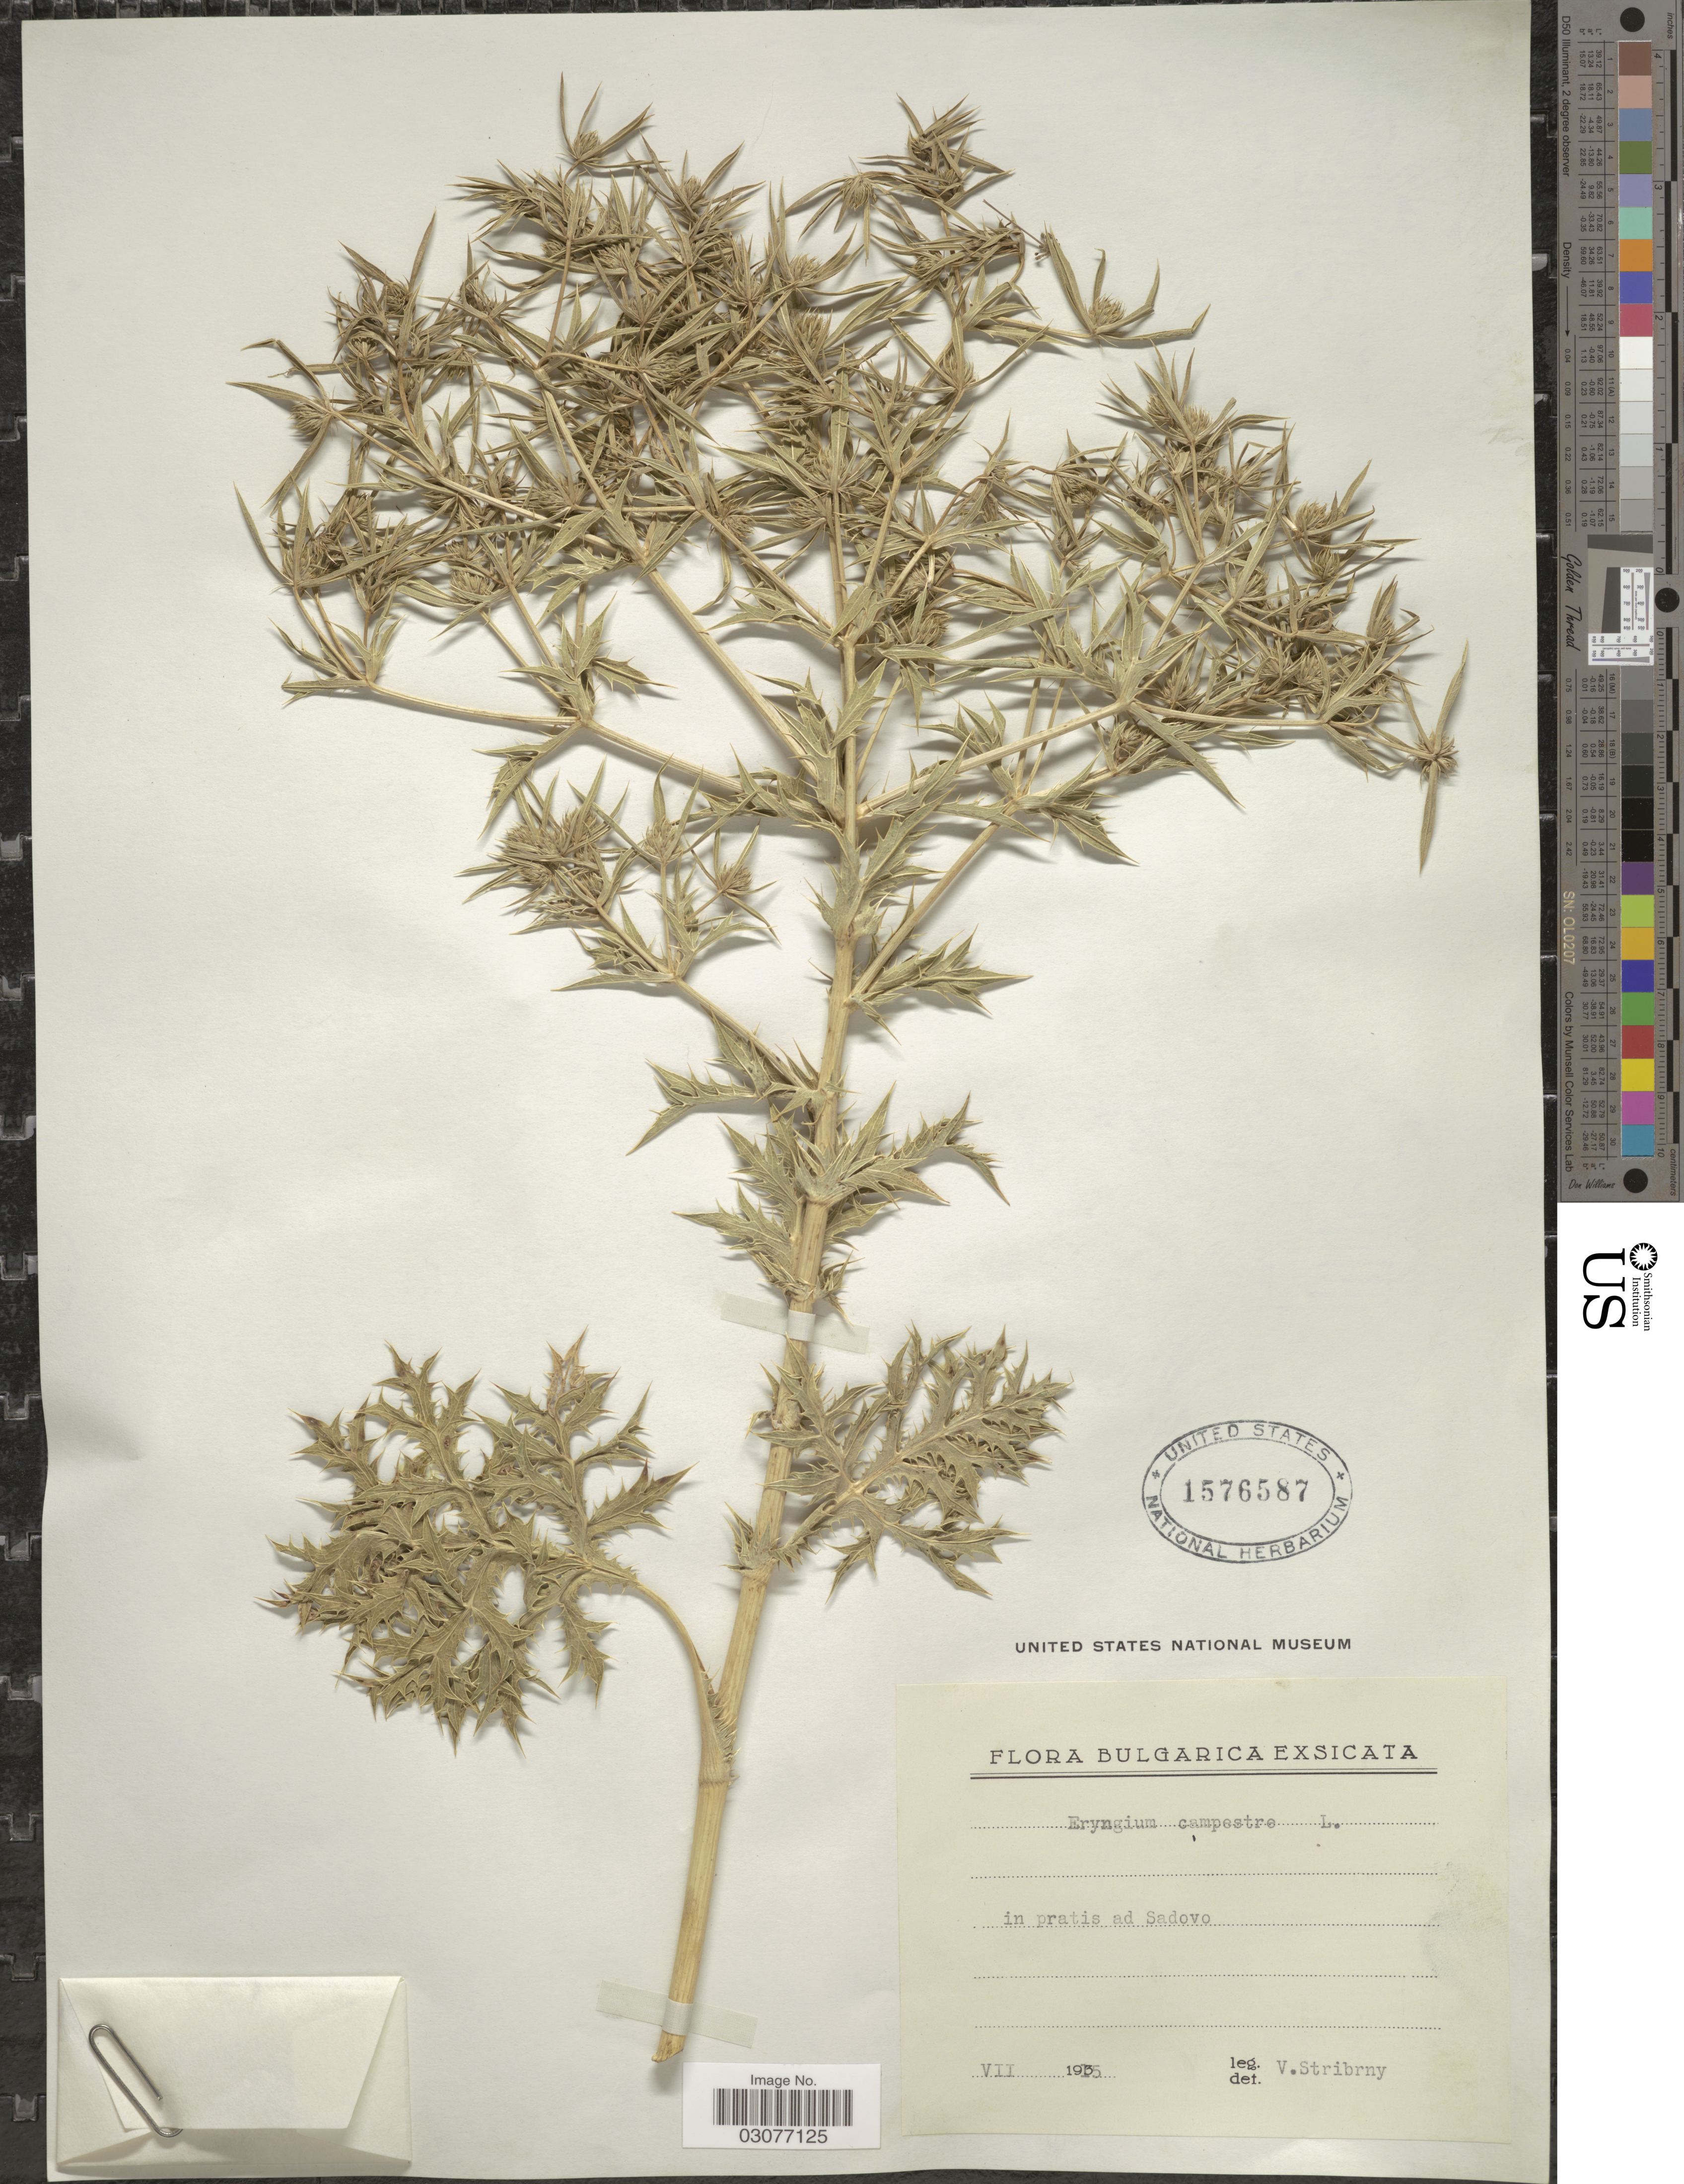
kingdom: Plantae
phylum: Tracheophyta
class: Magnoliopsida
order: Apiales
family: Apiaceae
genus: Eryngium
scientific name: Eryngium campestre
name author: L.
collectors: V. Stribrny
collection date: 1915-07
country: Bulgaria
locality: In pratis ad Sadovo.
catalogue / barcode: US 1576587